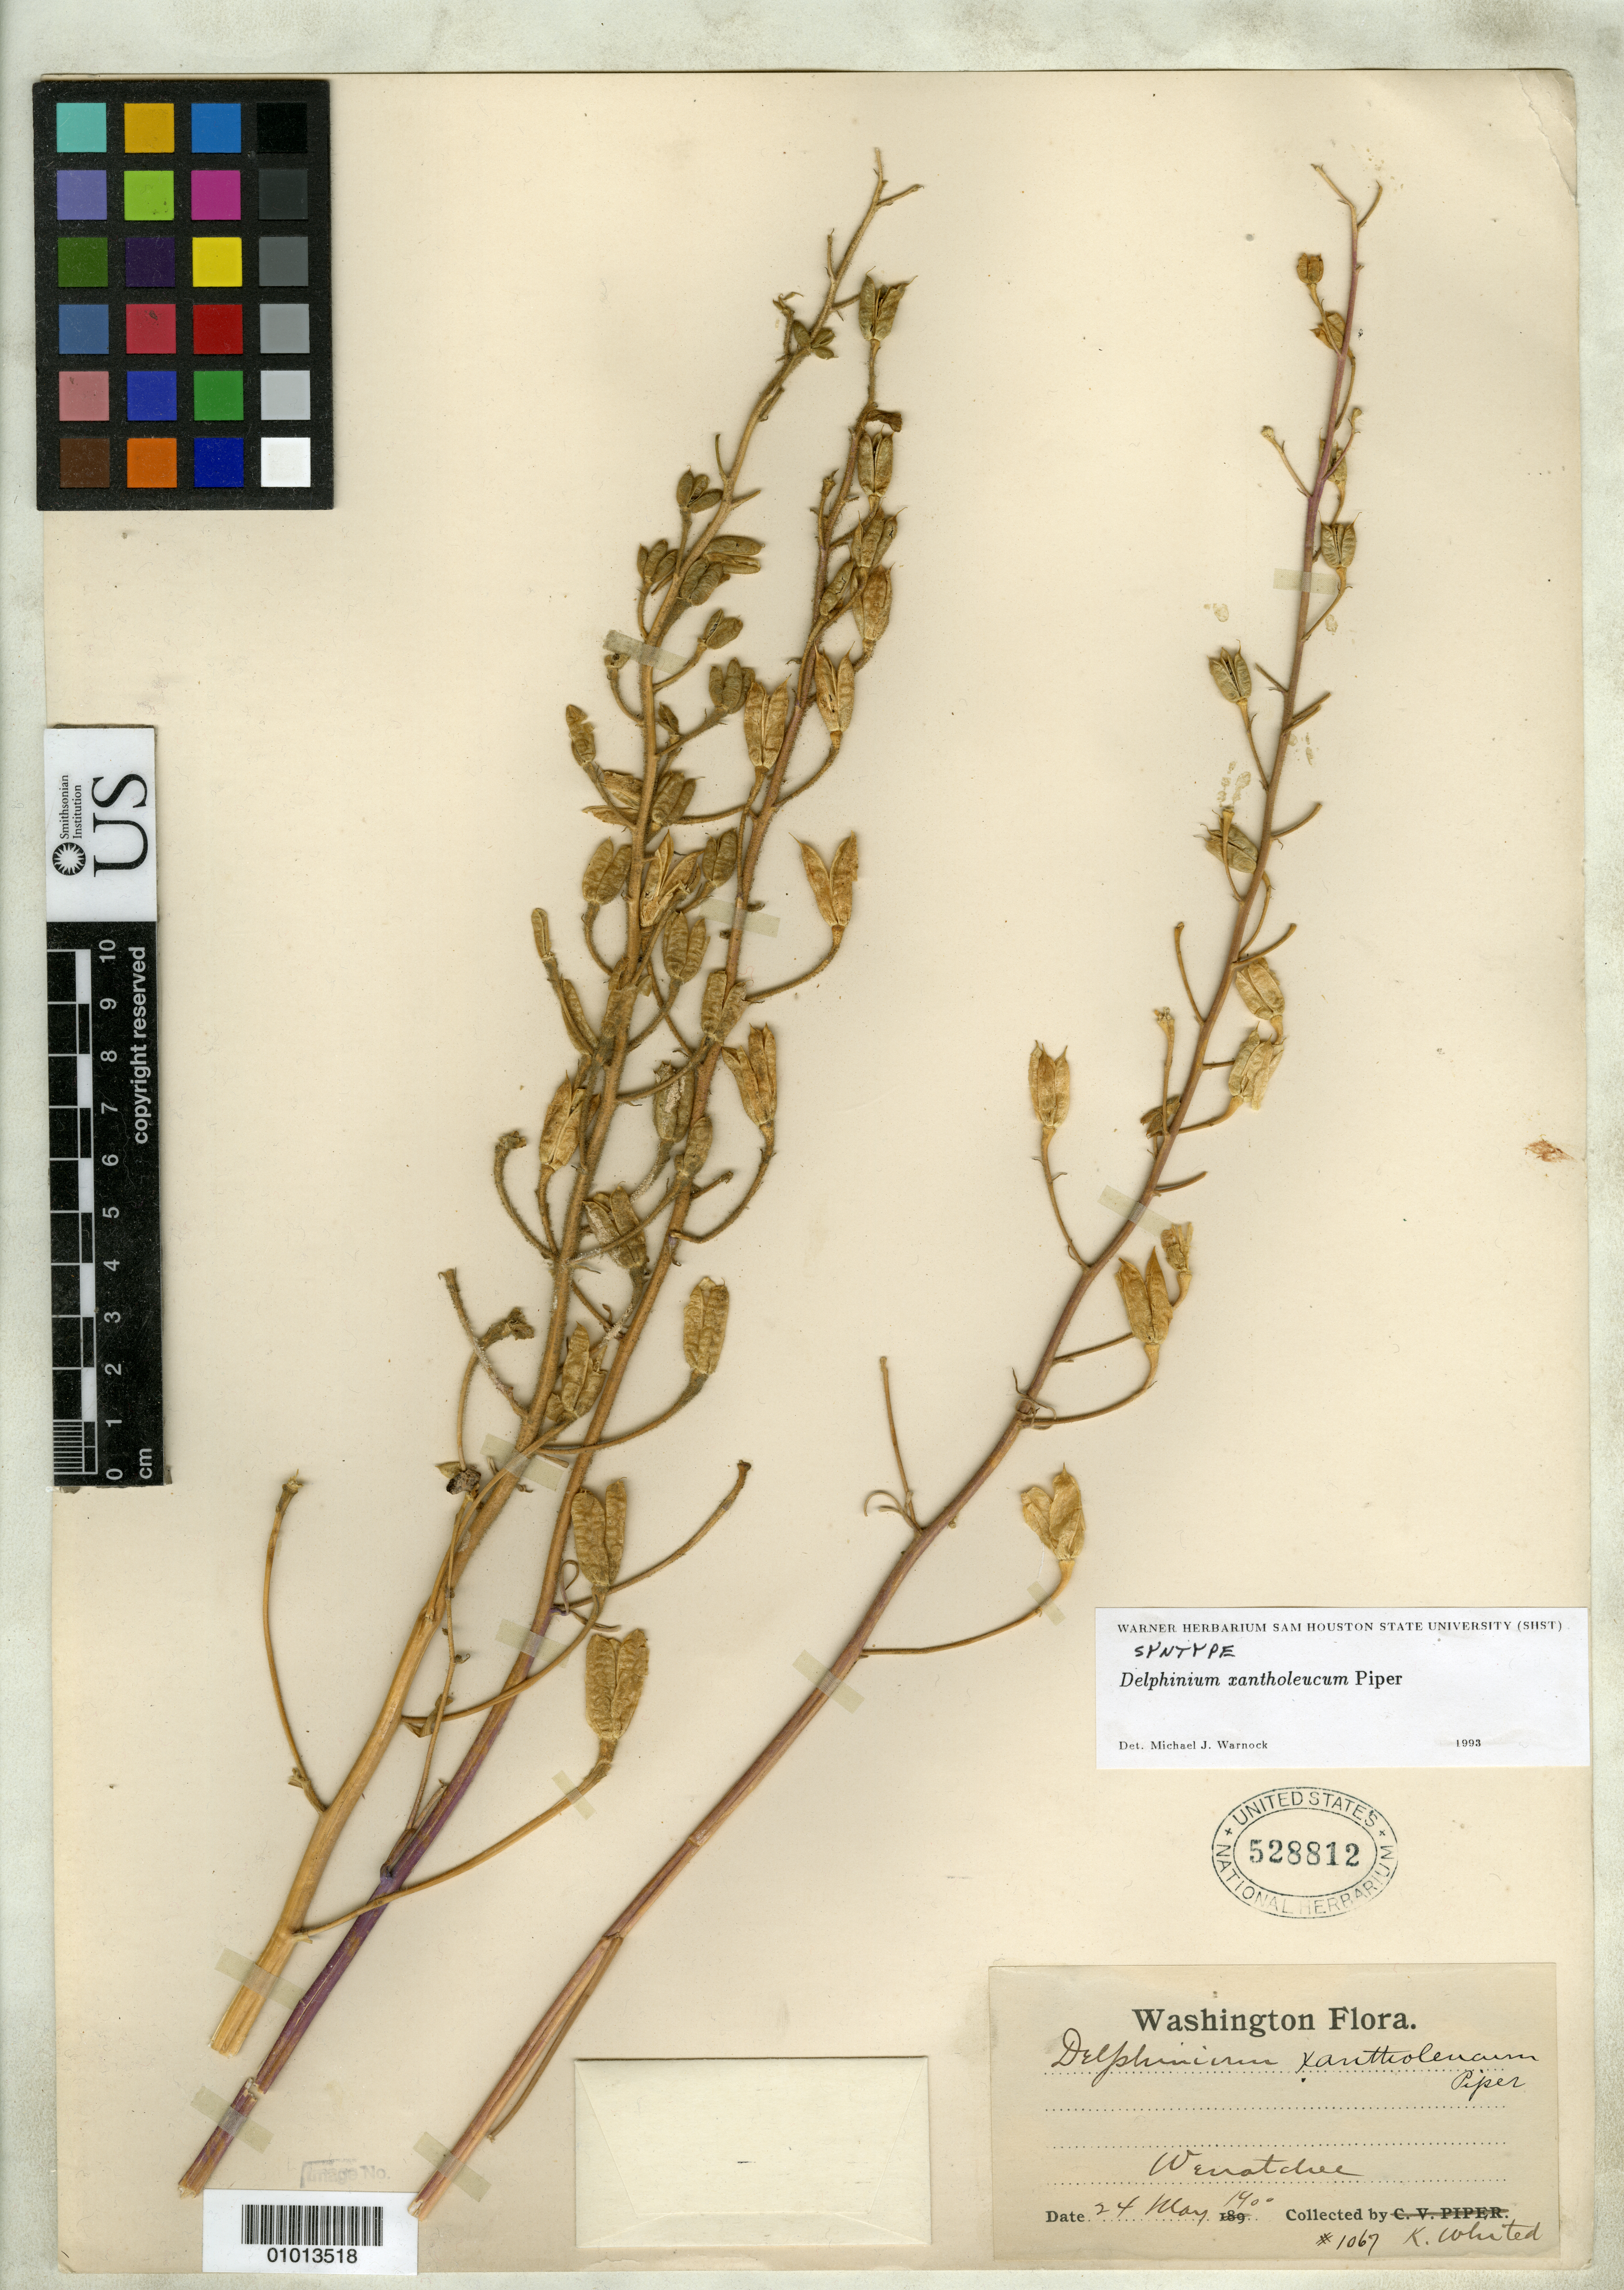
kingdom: Plantae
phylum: Tracheophyta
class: Magnoliopsida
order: Ranunculales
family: Ranunculaceae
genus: Delphinium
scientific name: Delphinium xantholeucum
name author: Piper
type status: Syntype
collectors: K. Whited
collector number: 1067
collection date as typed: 24 May 1899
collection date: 1899-05-24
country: United States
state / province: Washington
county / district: Chelan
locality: Wenatchee.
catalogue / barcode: US 528812